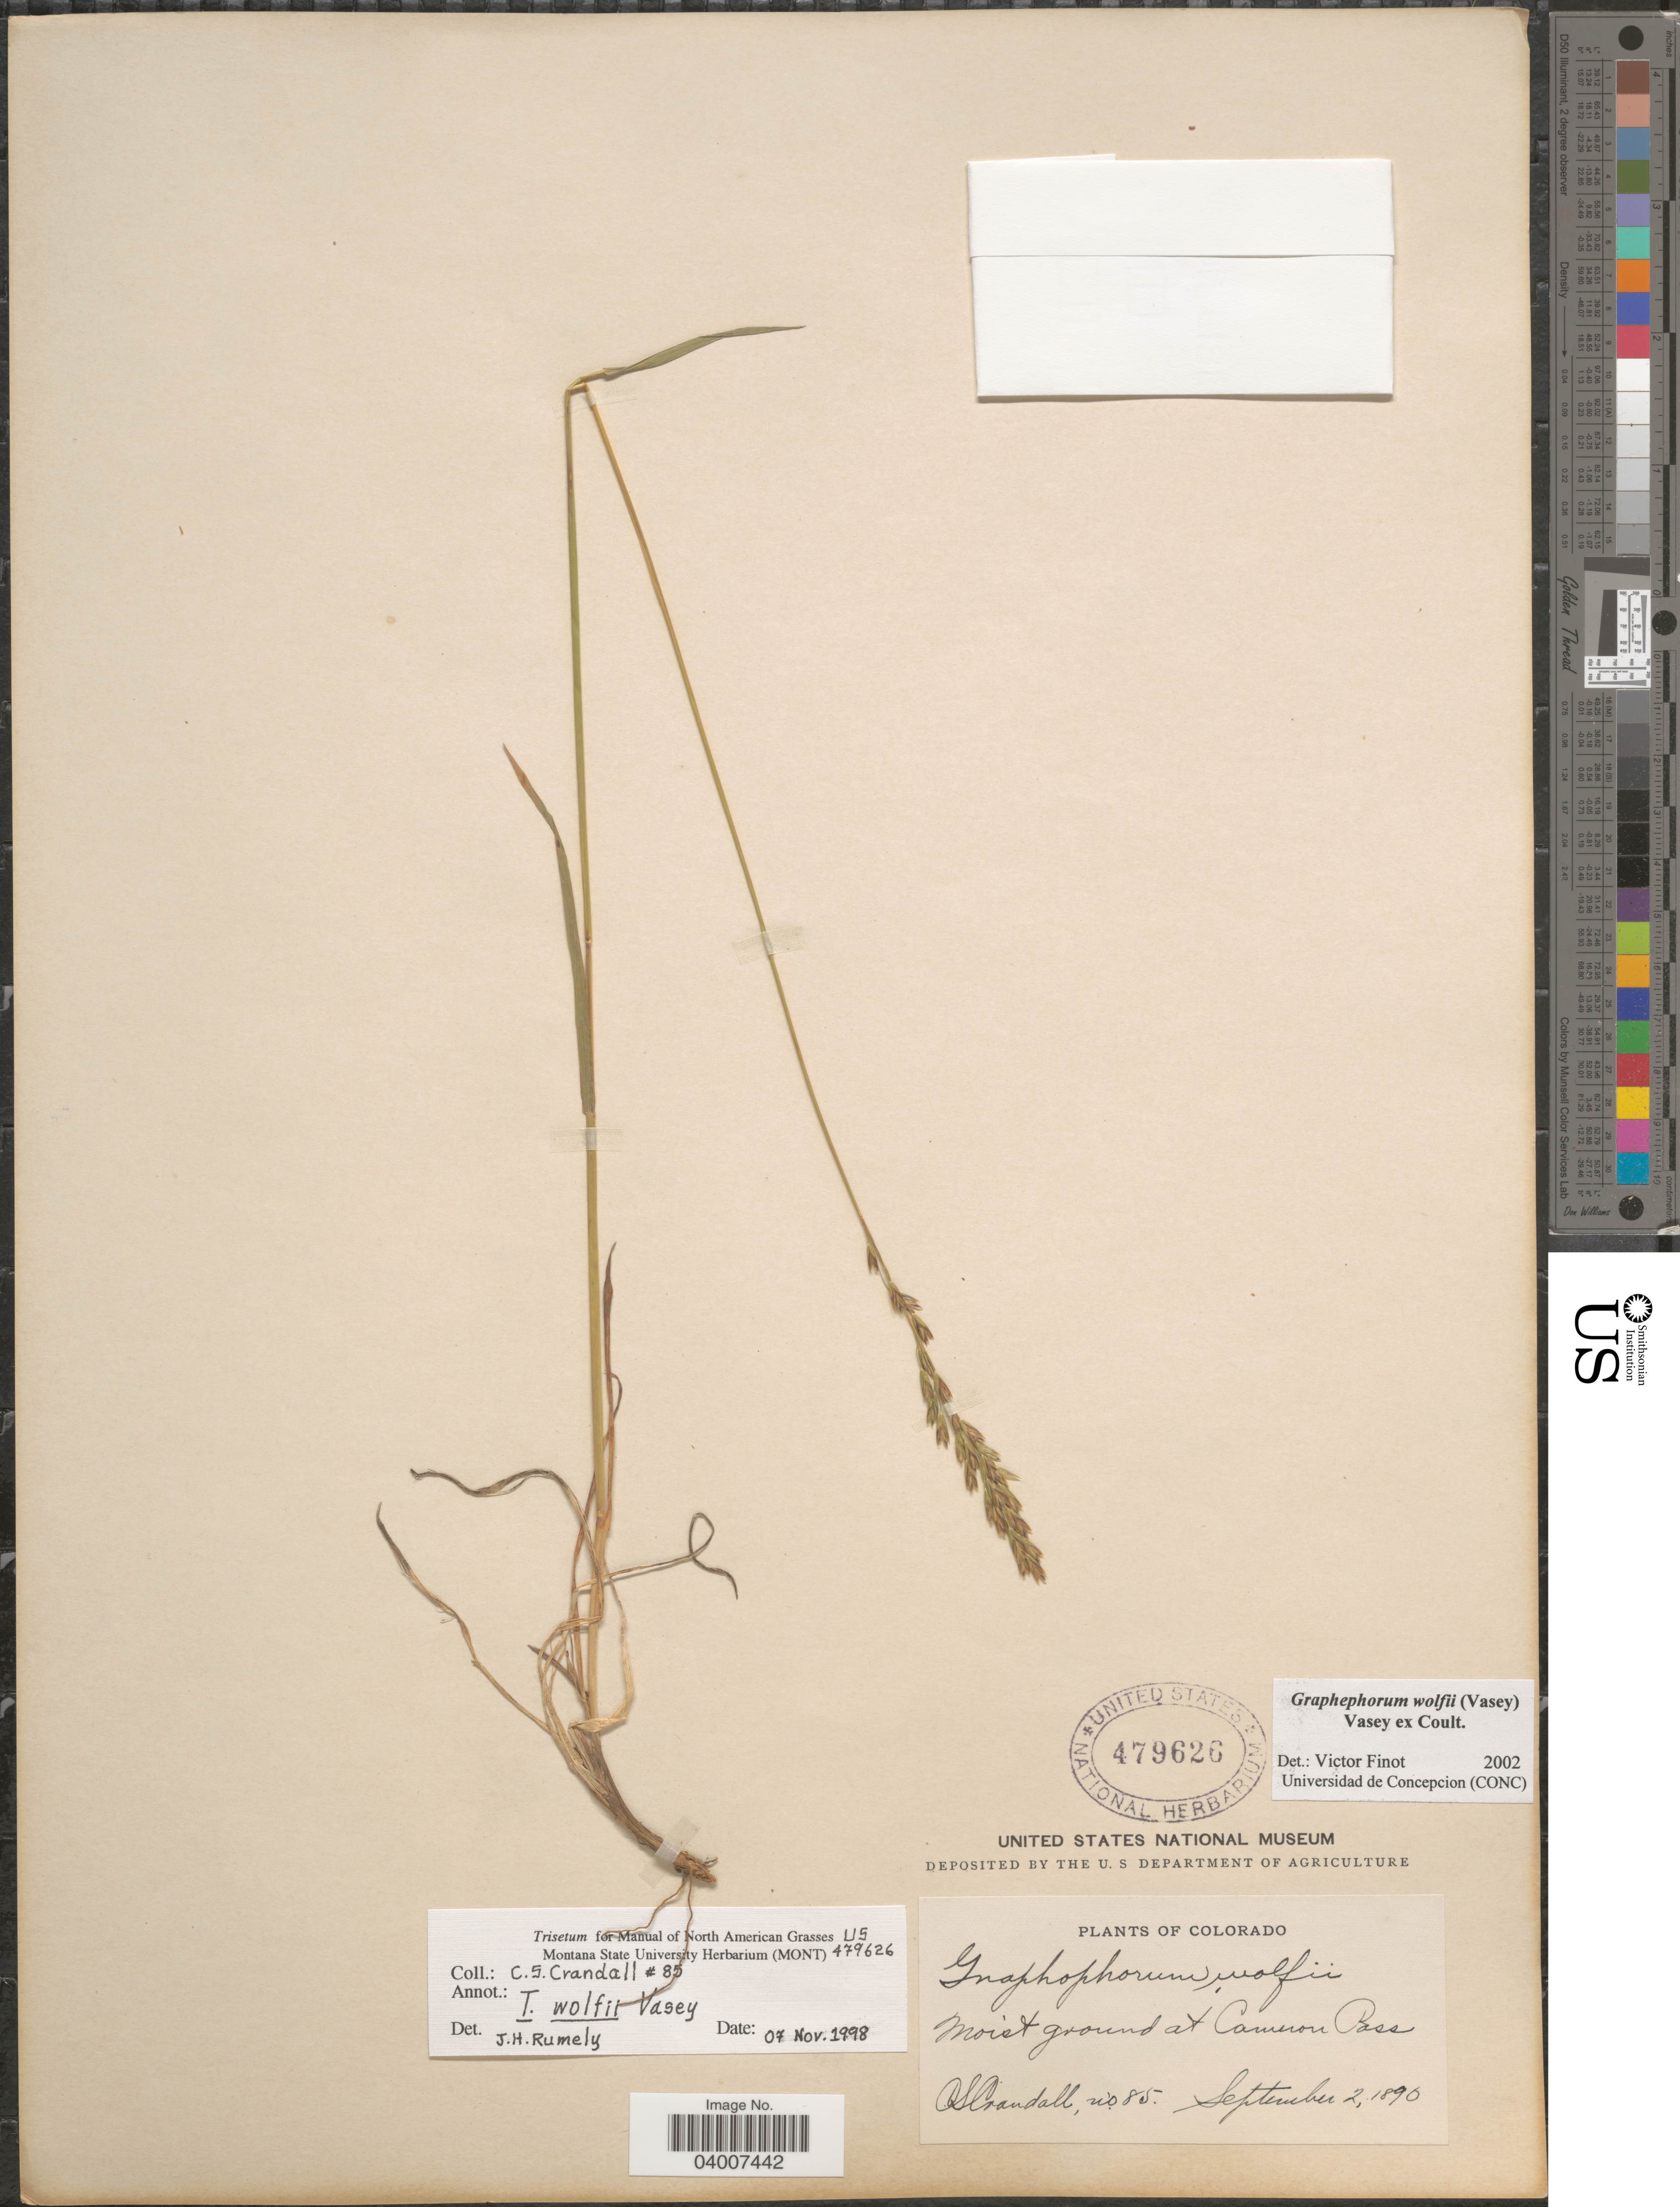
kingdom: Plantae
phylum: Tracheophyta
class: Liliopsida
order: Poales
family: Poaceae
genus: Graphephorum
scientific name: Graphephorum wolfii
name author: (E. Fourn.) Vasey ex Coult.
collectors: C. Crandall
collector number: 85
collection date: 1890-09-02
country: United States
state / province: Colorado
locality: Moist ground at Cameron Pass.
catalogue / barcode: US 479626